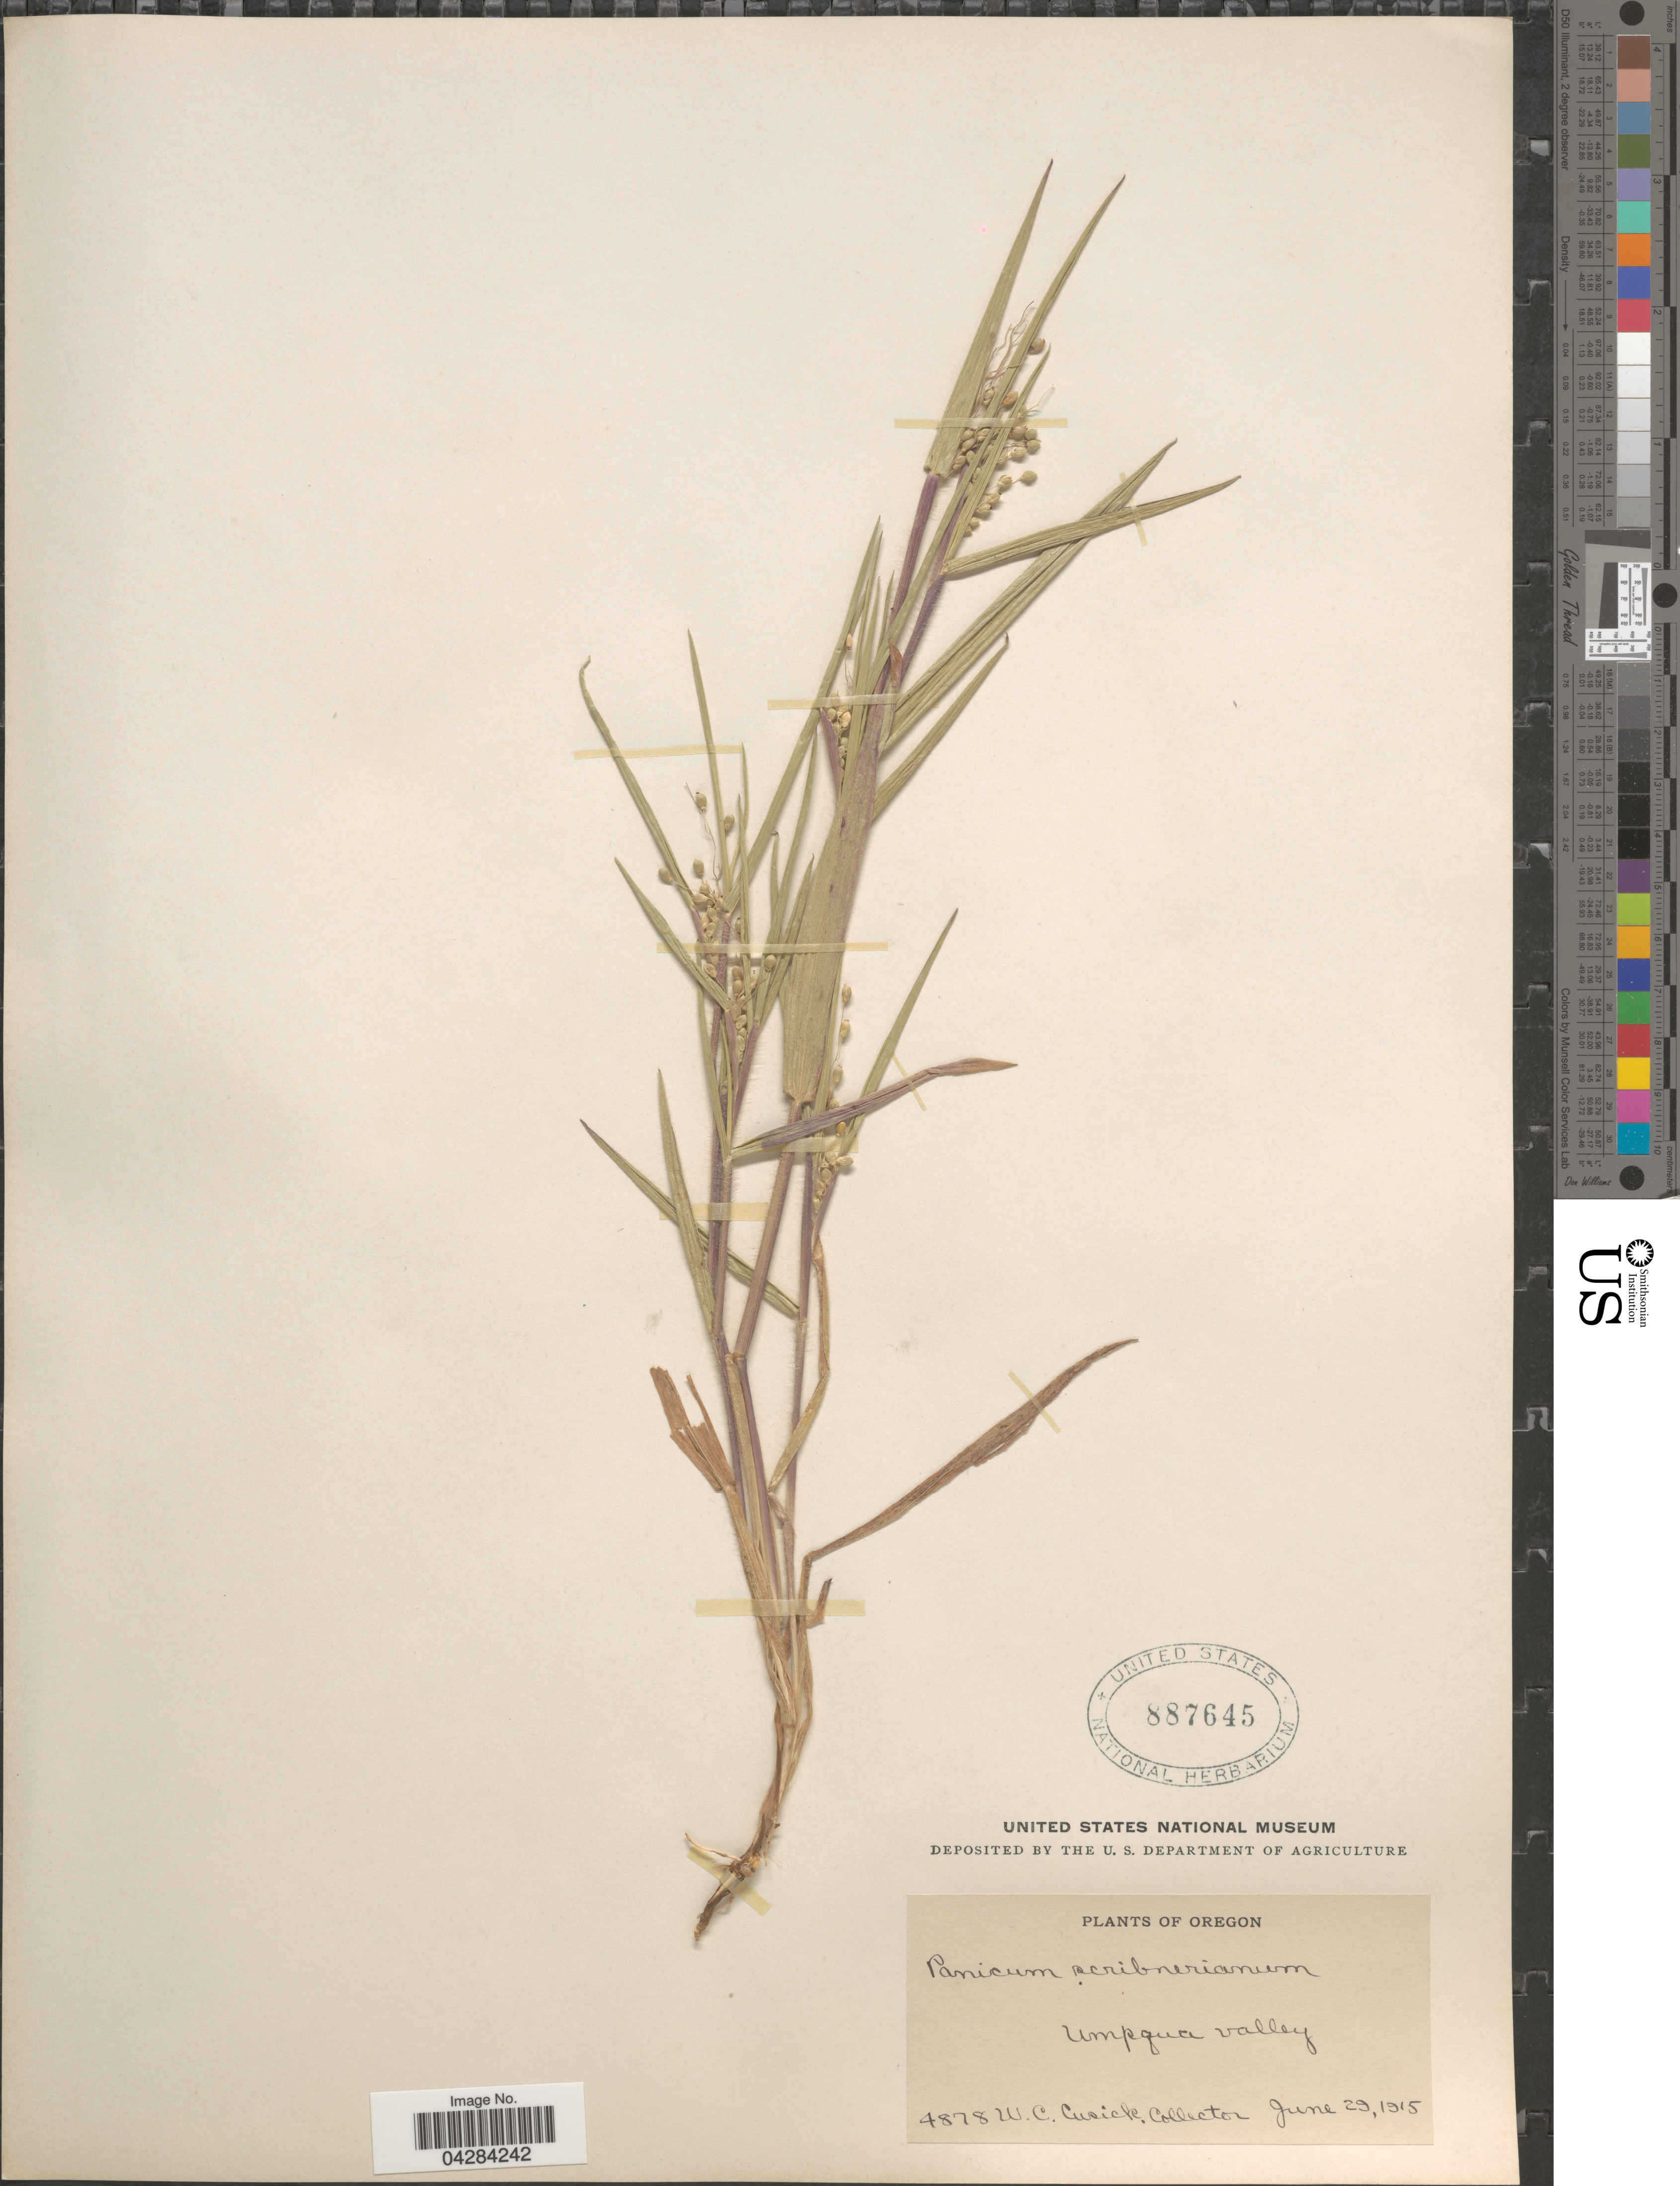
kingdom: Plantae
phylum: Tracheophyta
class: Liliopsida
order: Poales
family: Poaceae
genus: Dichanthelium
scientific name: Dichanthelium oligosanthes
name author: (Schult.) Gould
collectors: W. C. Cusick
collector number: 4878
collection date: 1915-06-29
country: United States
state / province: Oregon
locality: Umpqua valley.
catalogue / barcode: US 887645